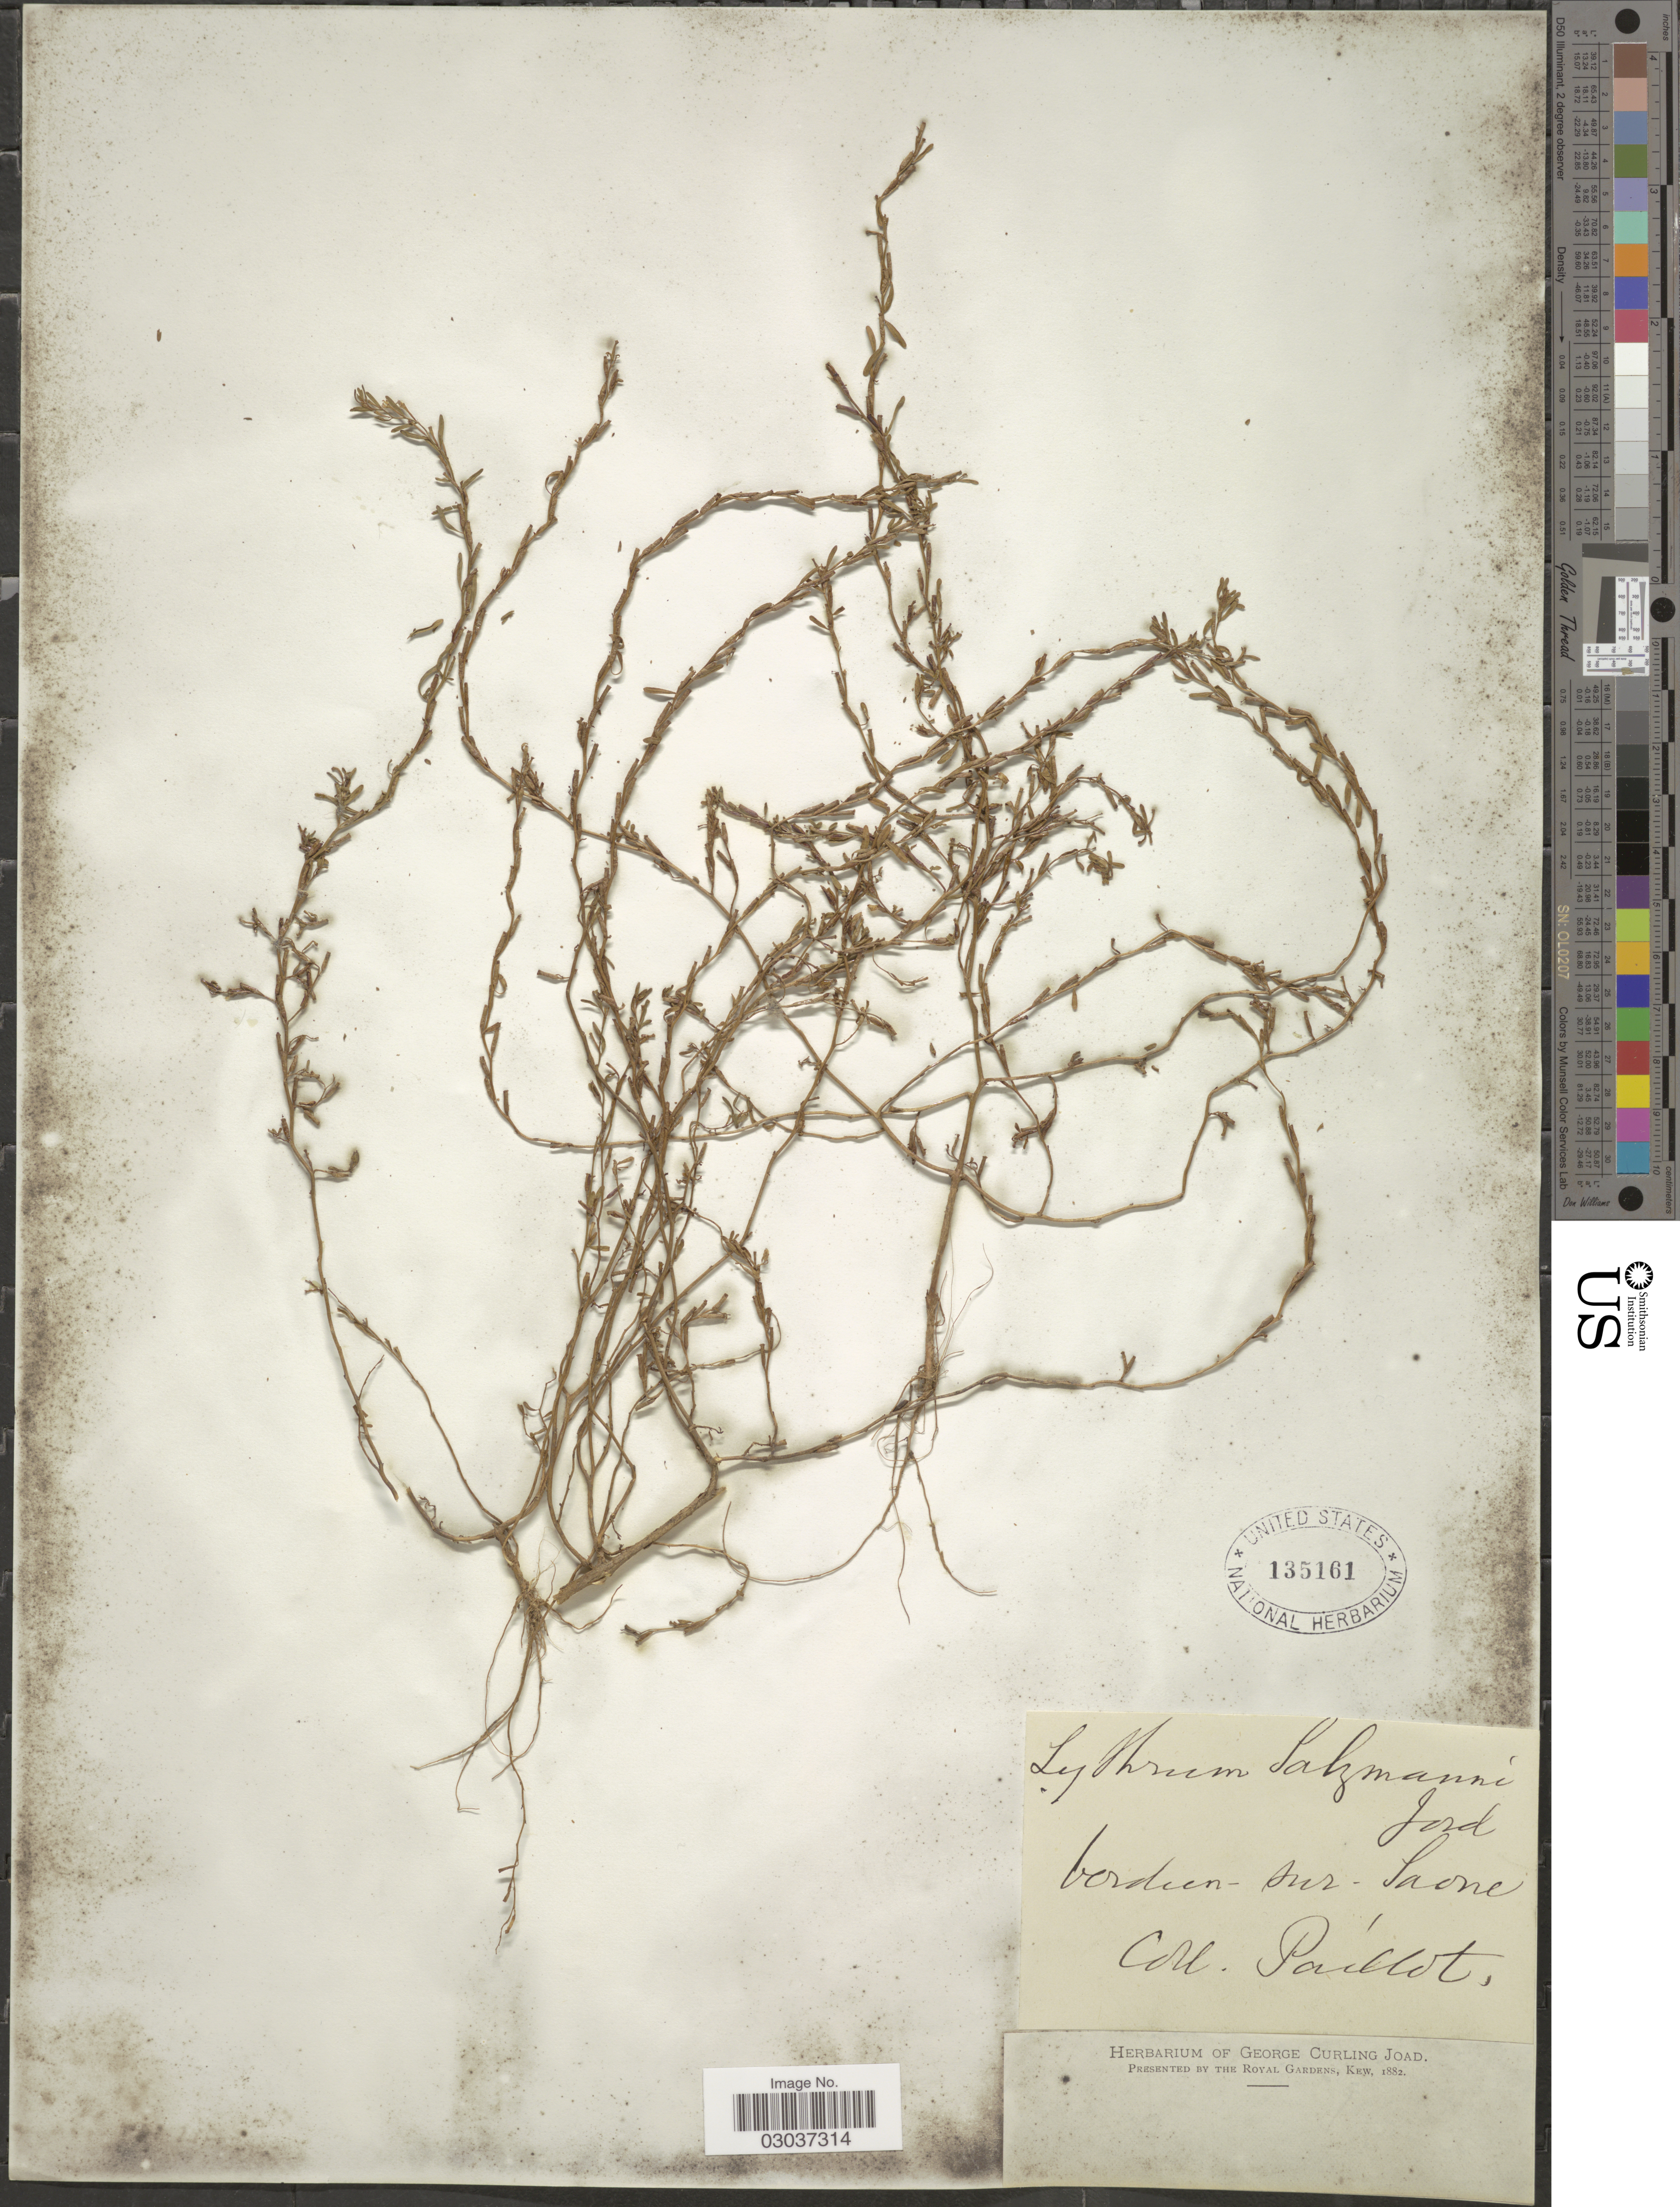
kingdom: Plantae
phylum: Tracheophyta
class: Magnoliopsida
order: Myrtales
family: Lythraceae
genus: Lythrum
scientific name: Lythrum salzmannii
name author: Jord.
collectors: Paillot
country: France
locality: Bordien [interpreted] - sur - Saone.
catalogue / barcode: US 135161